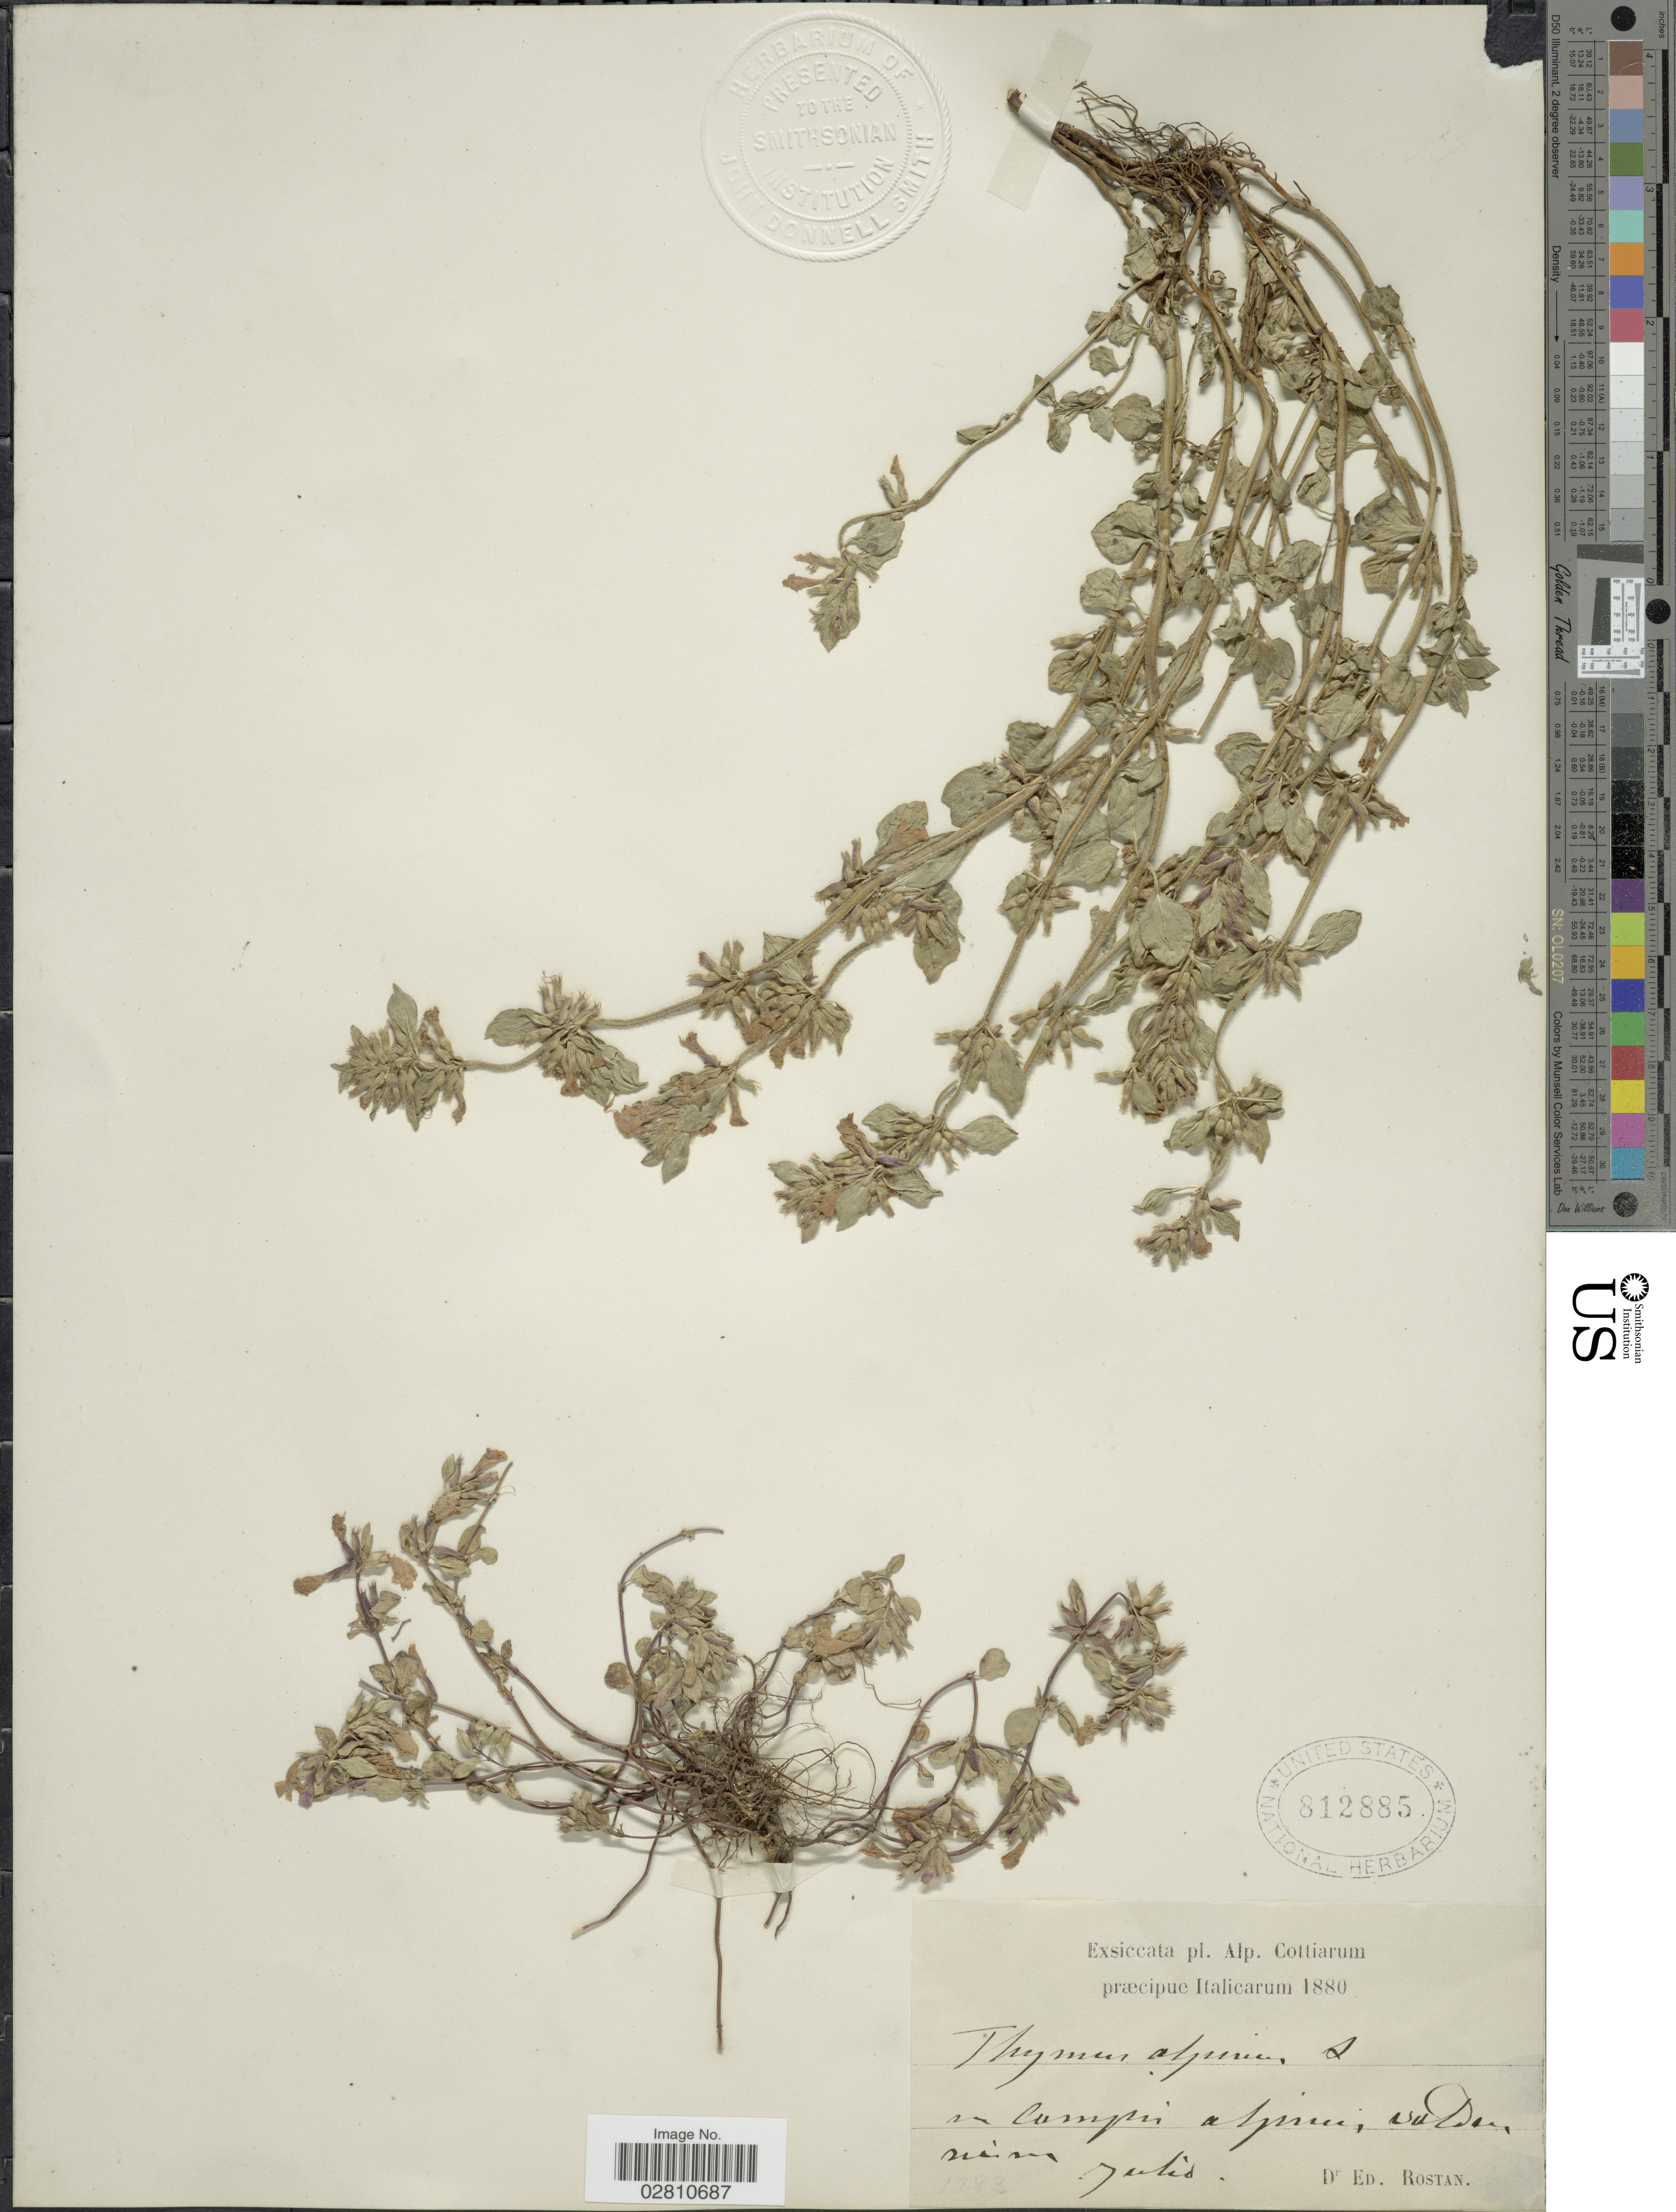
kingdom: Plantae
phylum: Tracheophyta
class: Magnoliopsida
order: Lamiales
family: Lamiaceae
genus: Clinopodium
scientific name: Clinopodium alpinum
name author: (L.) Kuntze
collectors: E. Rostan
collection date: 1880-07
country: Italy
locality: Italicarum, in campis a spinu vadar. [interpreted]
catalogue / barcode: US 812885